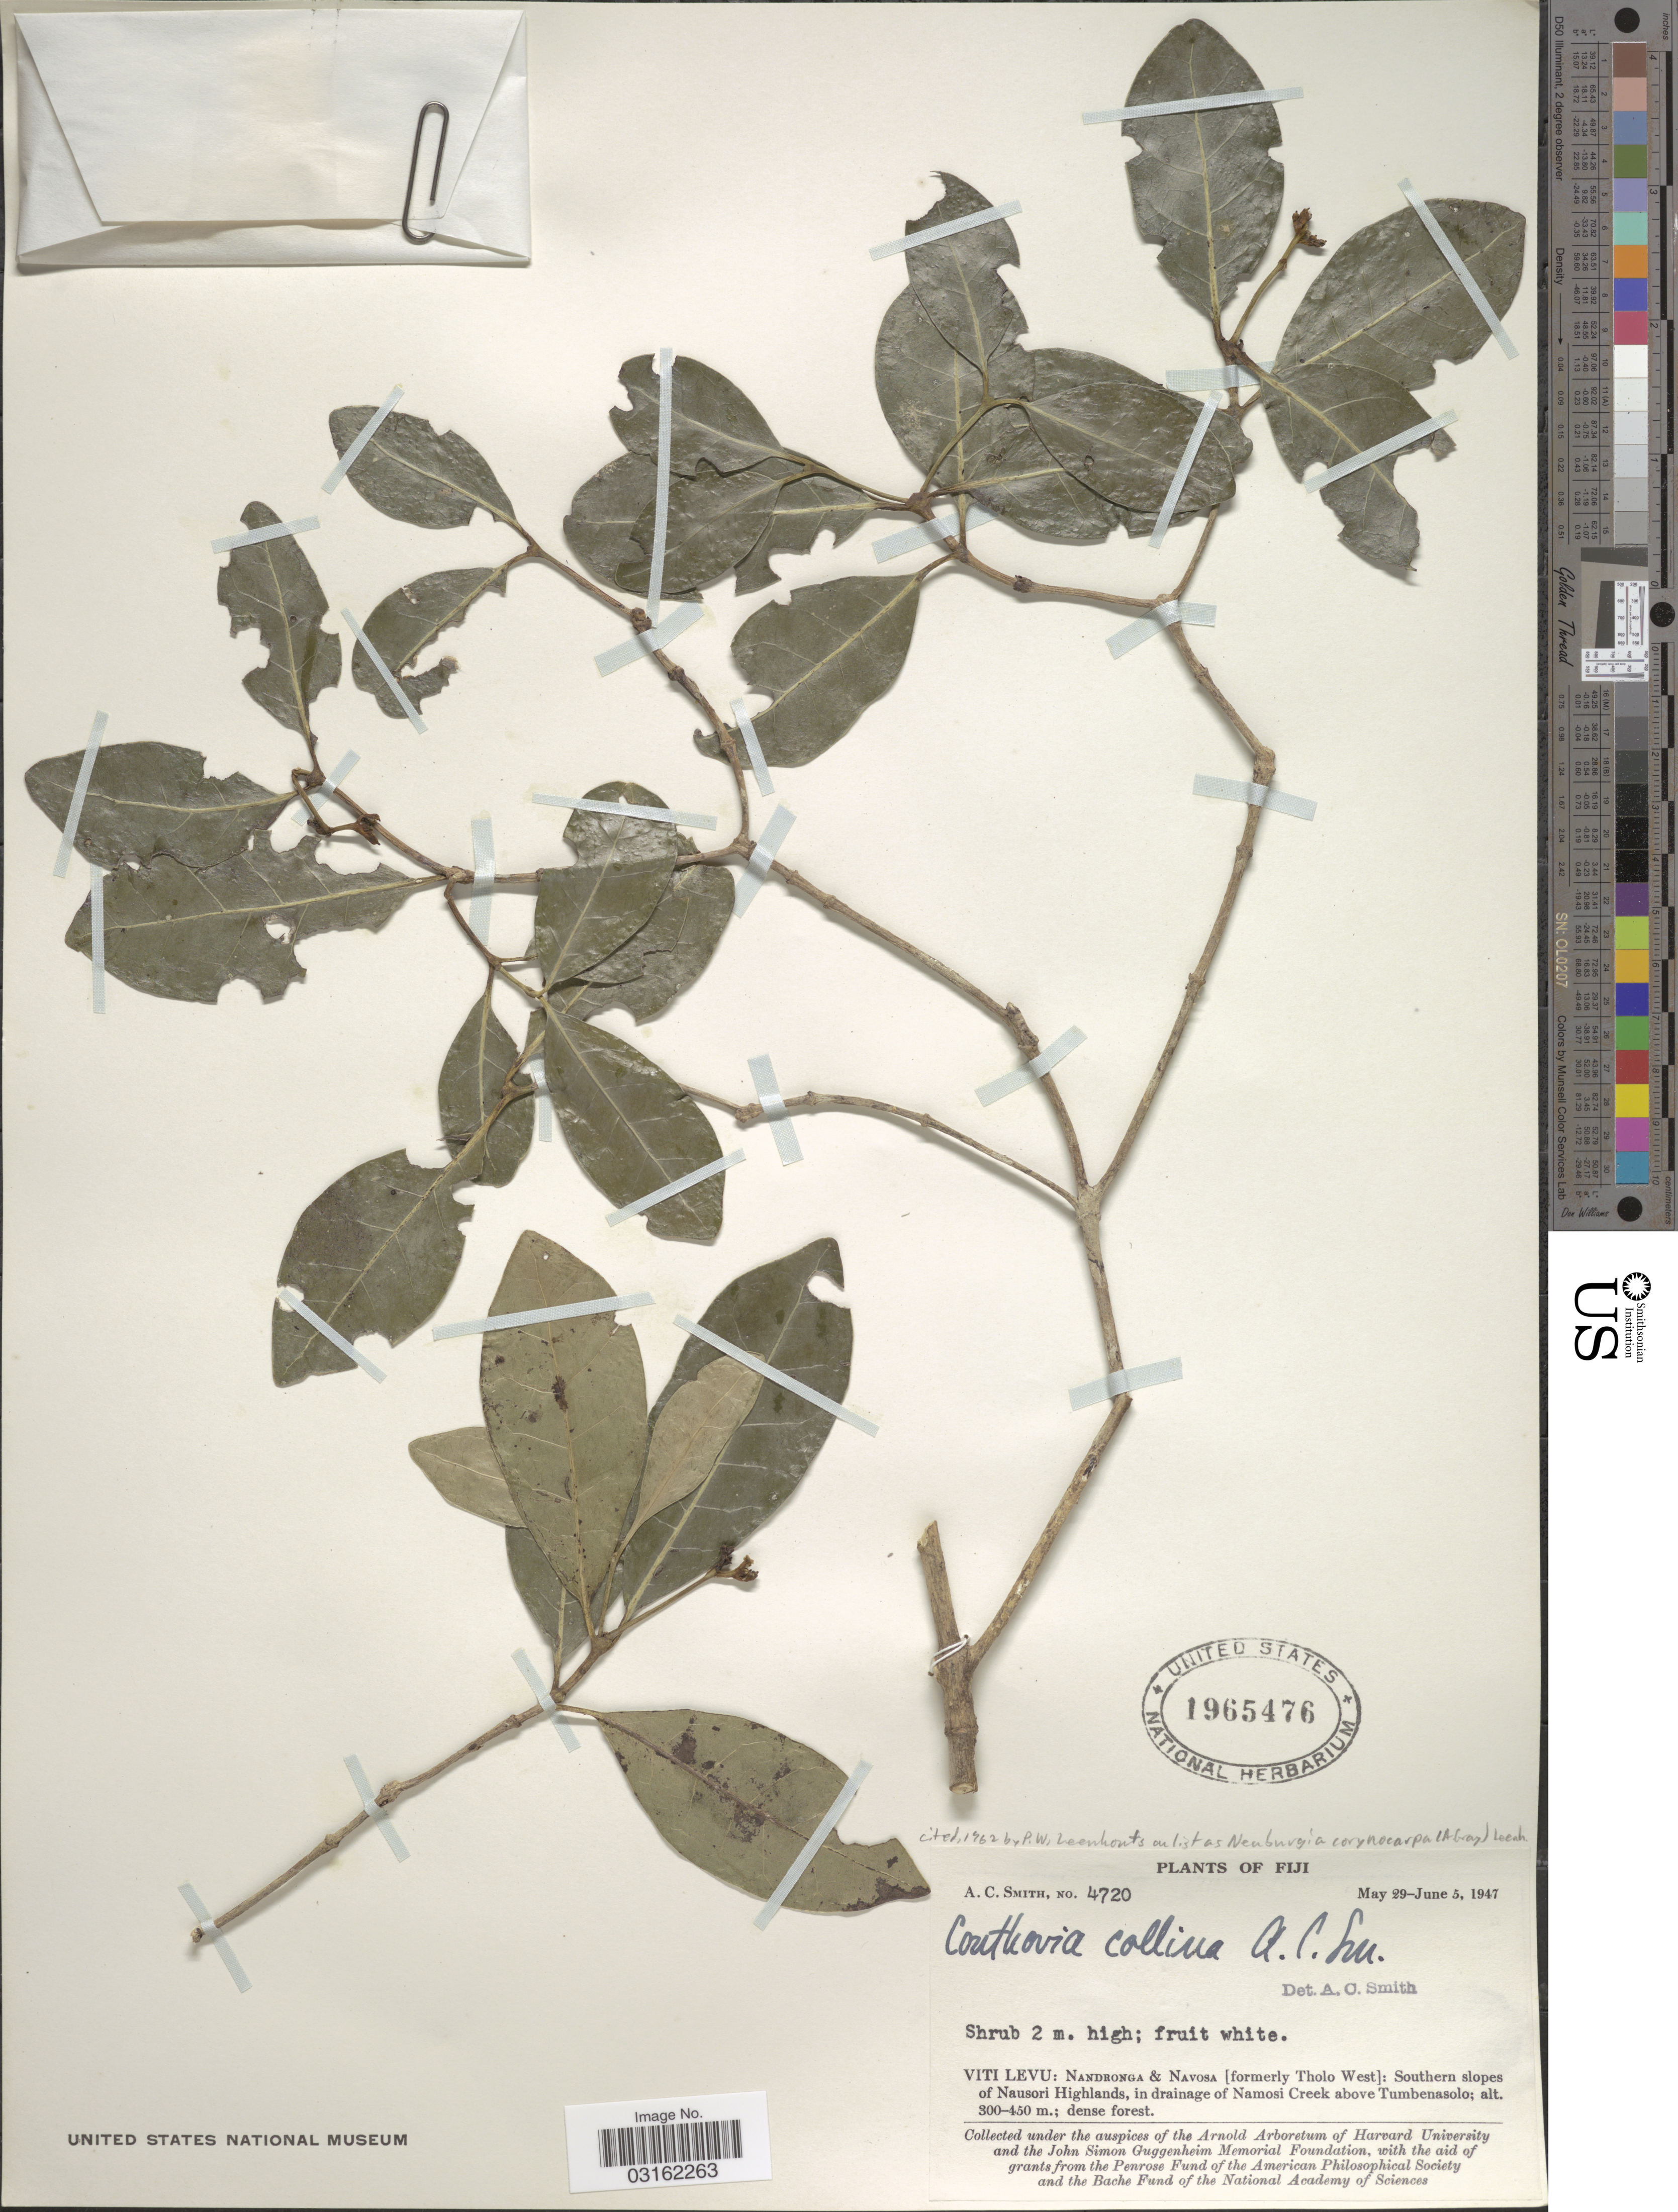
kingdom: Plantae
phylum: Tracheophyta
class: Magnoliopsida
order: Gentianales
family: Loganiaceae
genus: Neuburgia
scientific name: Neuburgia collina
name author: (A.C. Sm.) A.C. Sm.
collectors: A. C. Smith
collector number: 4720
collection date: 1947-05-29/1947-06-05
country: Fiji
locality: Viti Levu: Nandronga & Navosa [formerly Tholo West]: Southern slopes of Nausori Highlands, in drainage of Namosi Creek above Tumbenasolo.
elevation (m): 300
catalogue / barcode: US 1965476